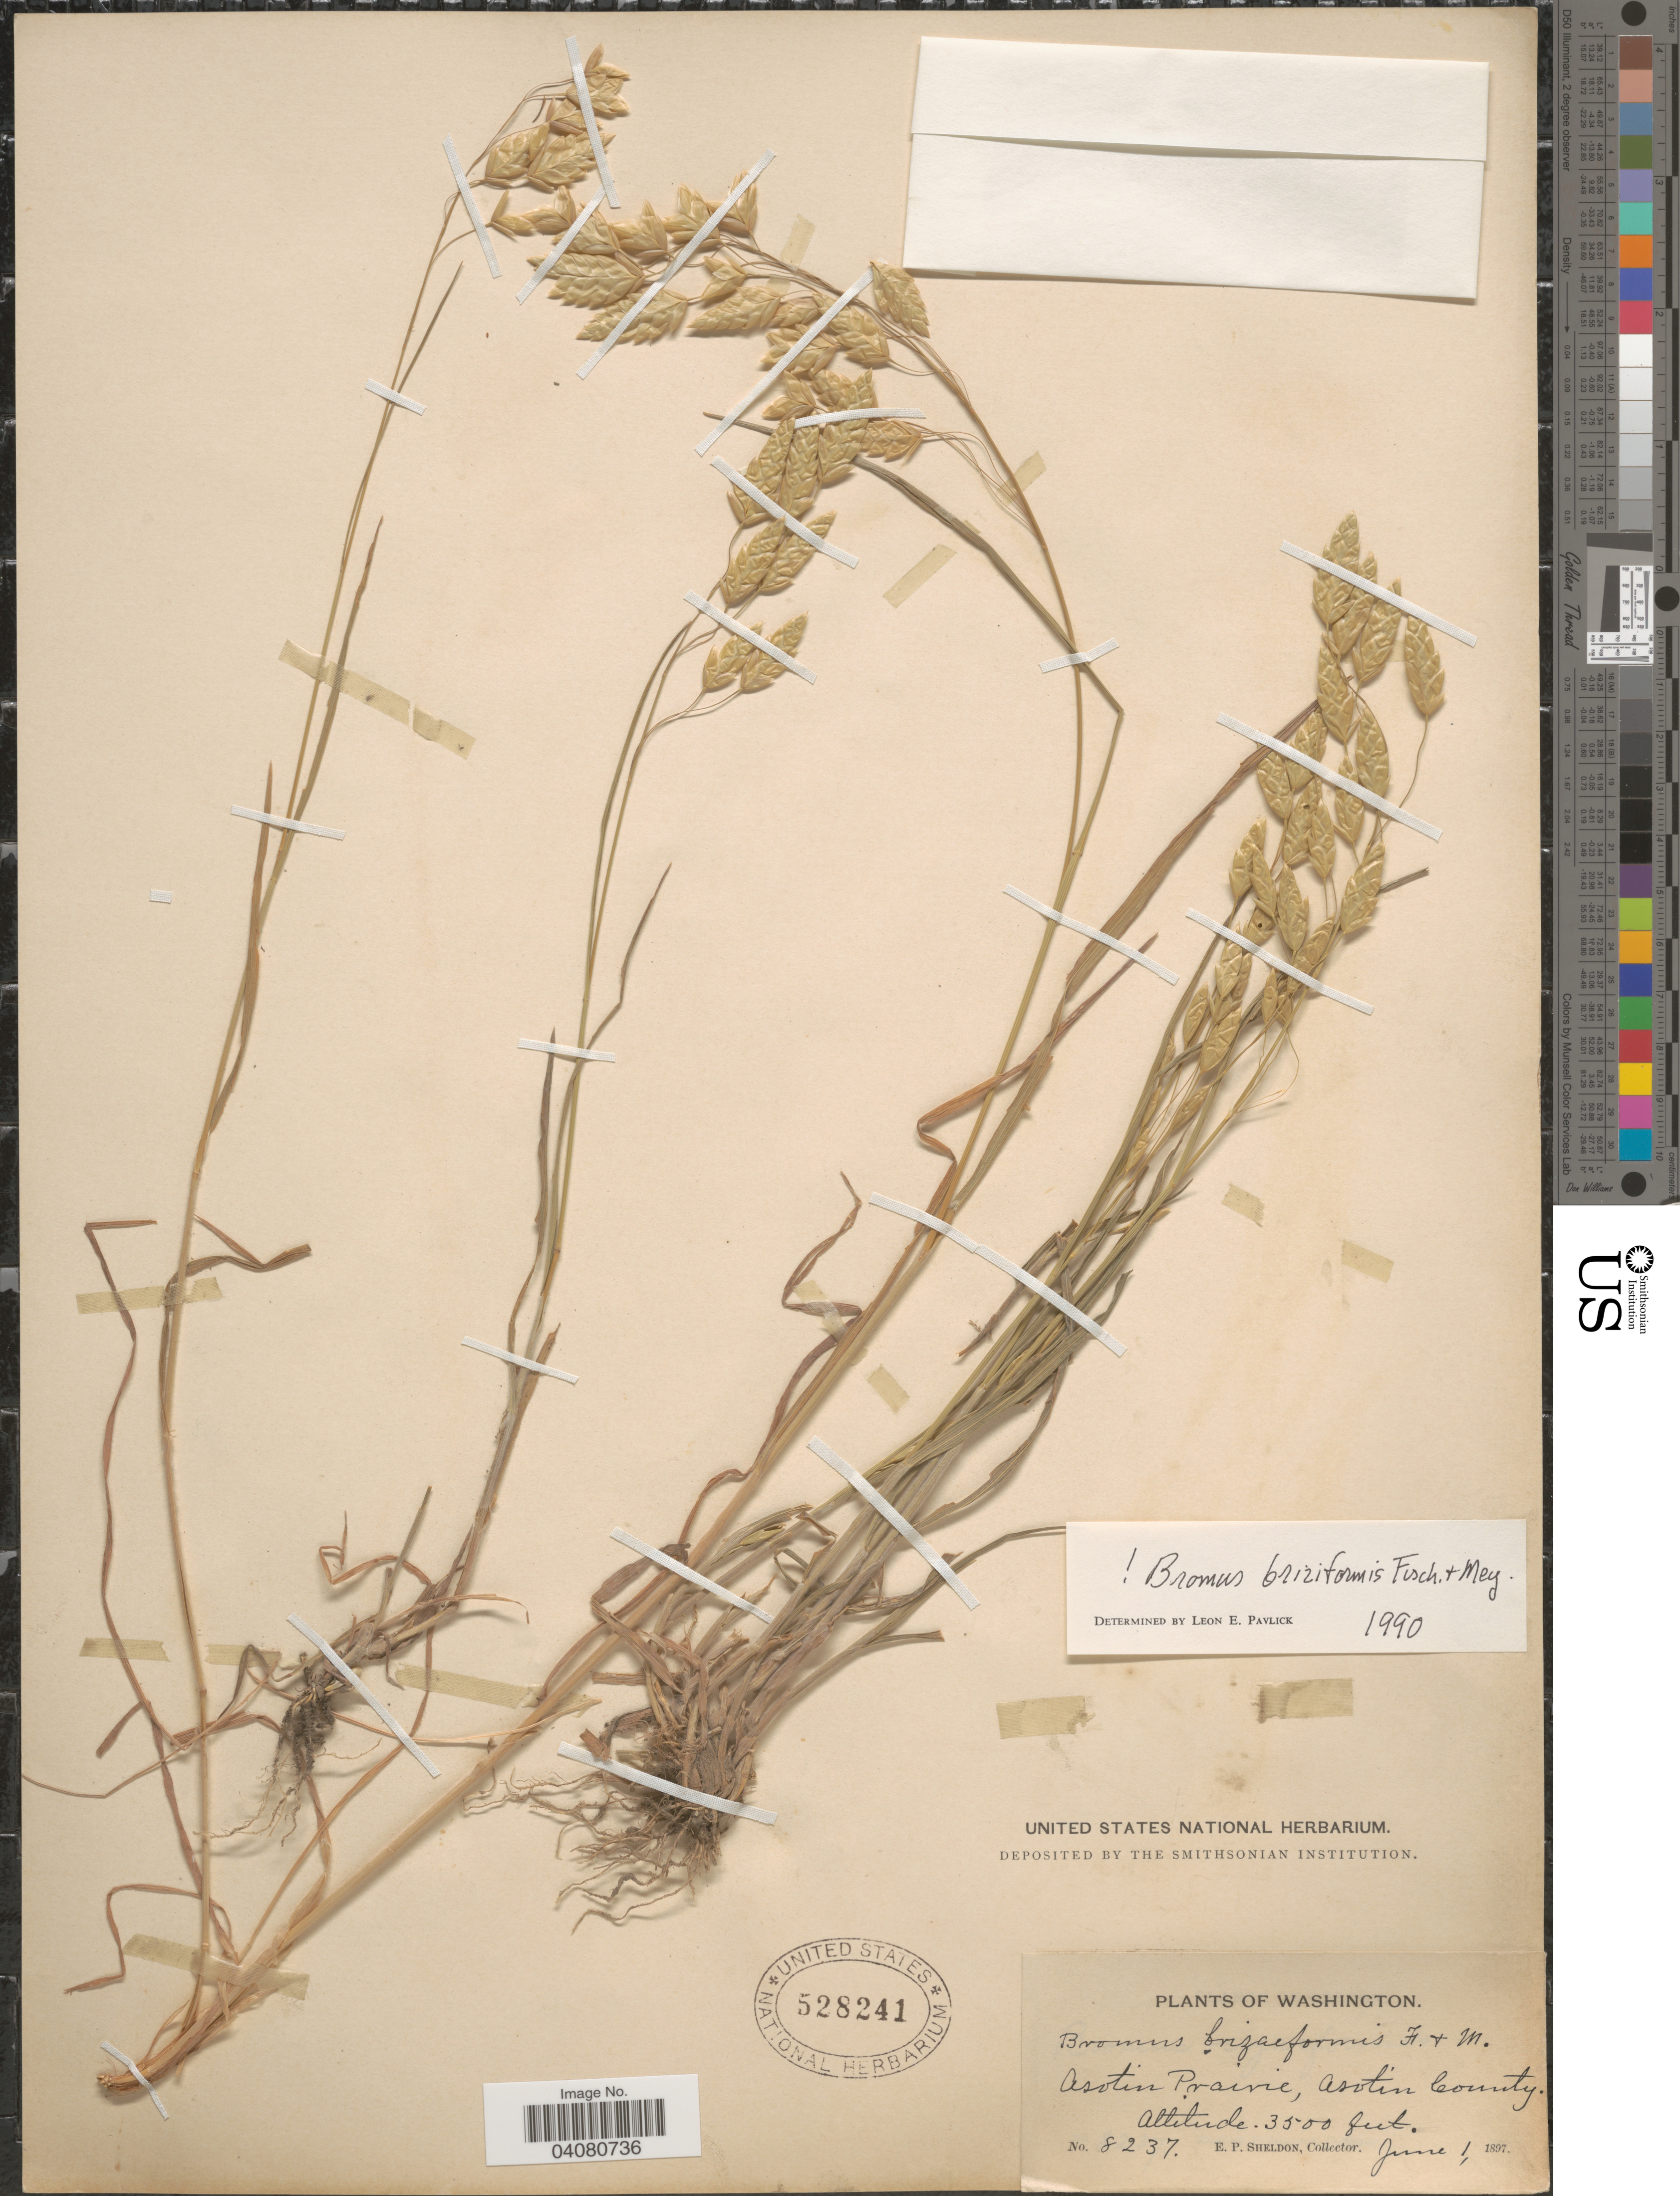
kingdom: Plantae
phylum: Tracheophyta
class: Liliopsida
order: Poales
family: Poaceae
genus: Bromus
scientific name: Bromus briziformis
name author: Fisch. & C.A. Mey.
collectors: E. P. Sheldon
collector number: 8237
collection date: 1897-06-01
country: United States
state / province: Washington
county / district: Asotin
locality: Asotin Prairie, Asotin County.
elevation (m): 1067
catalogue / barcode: US 528241